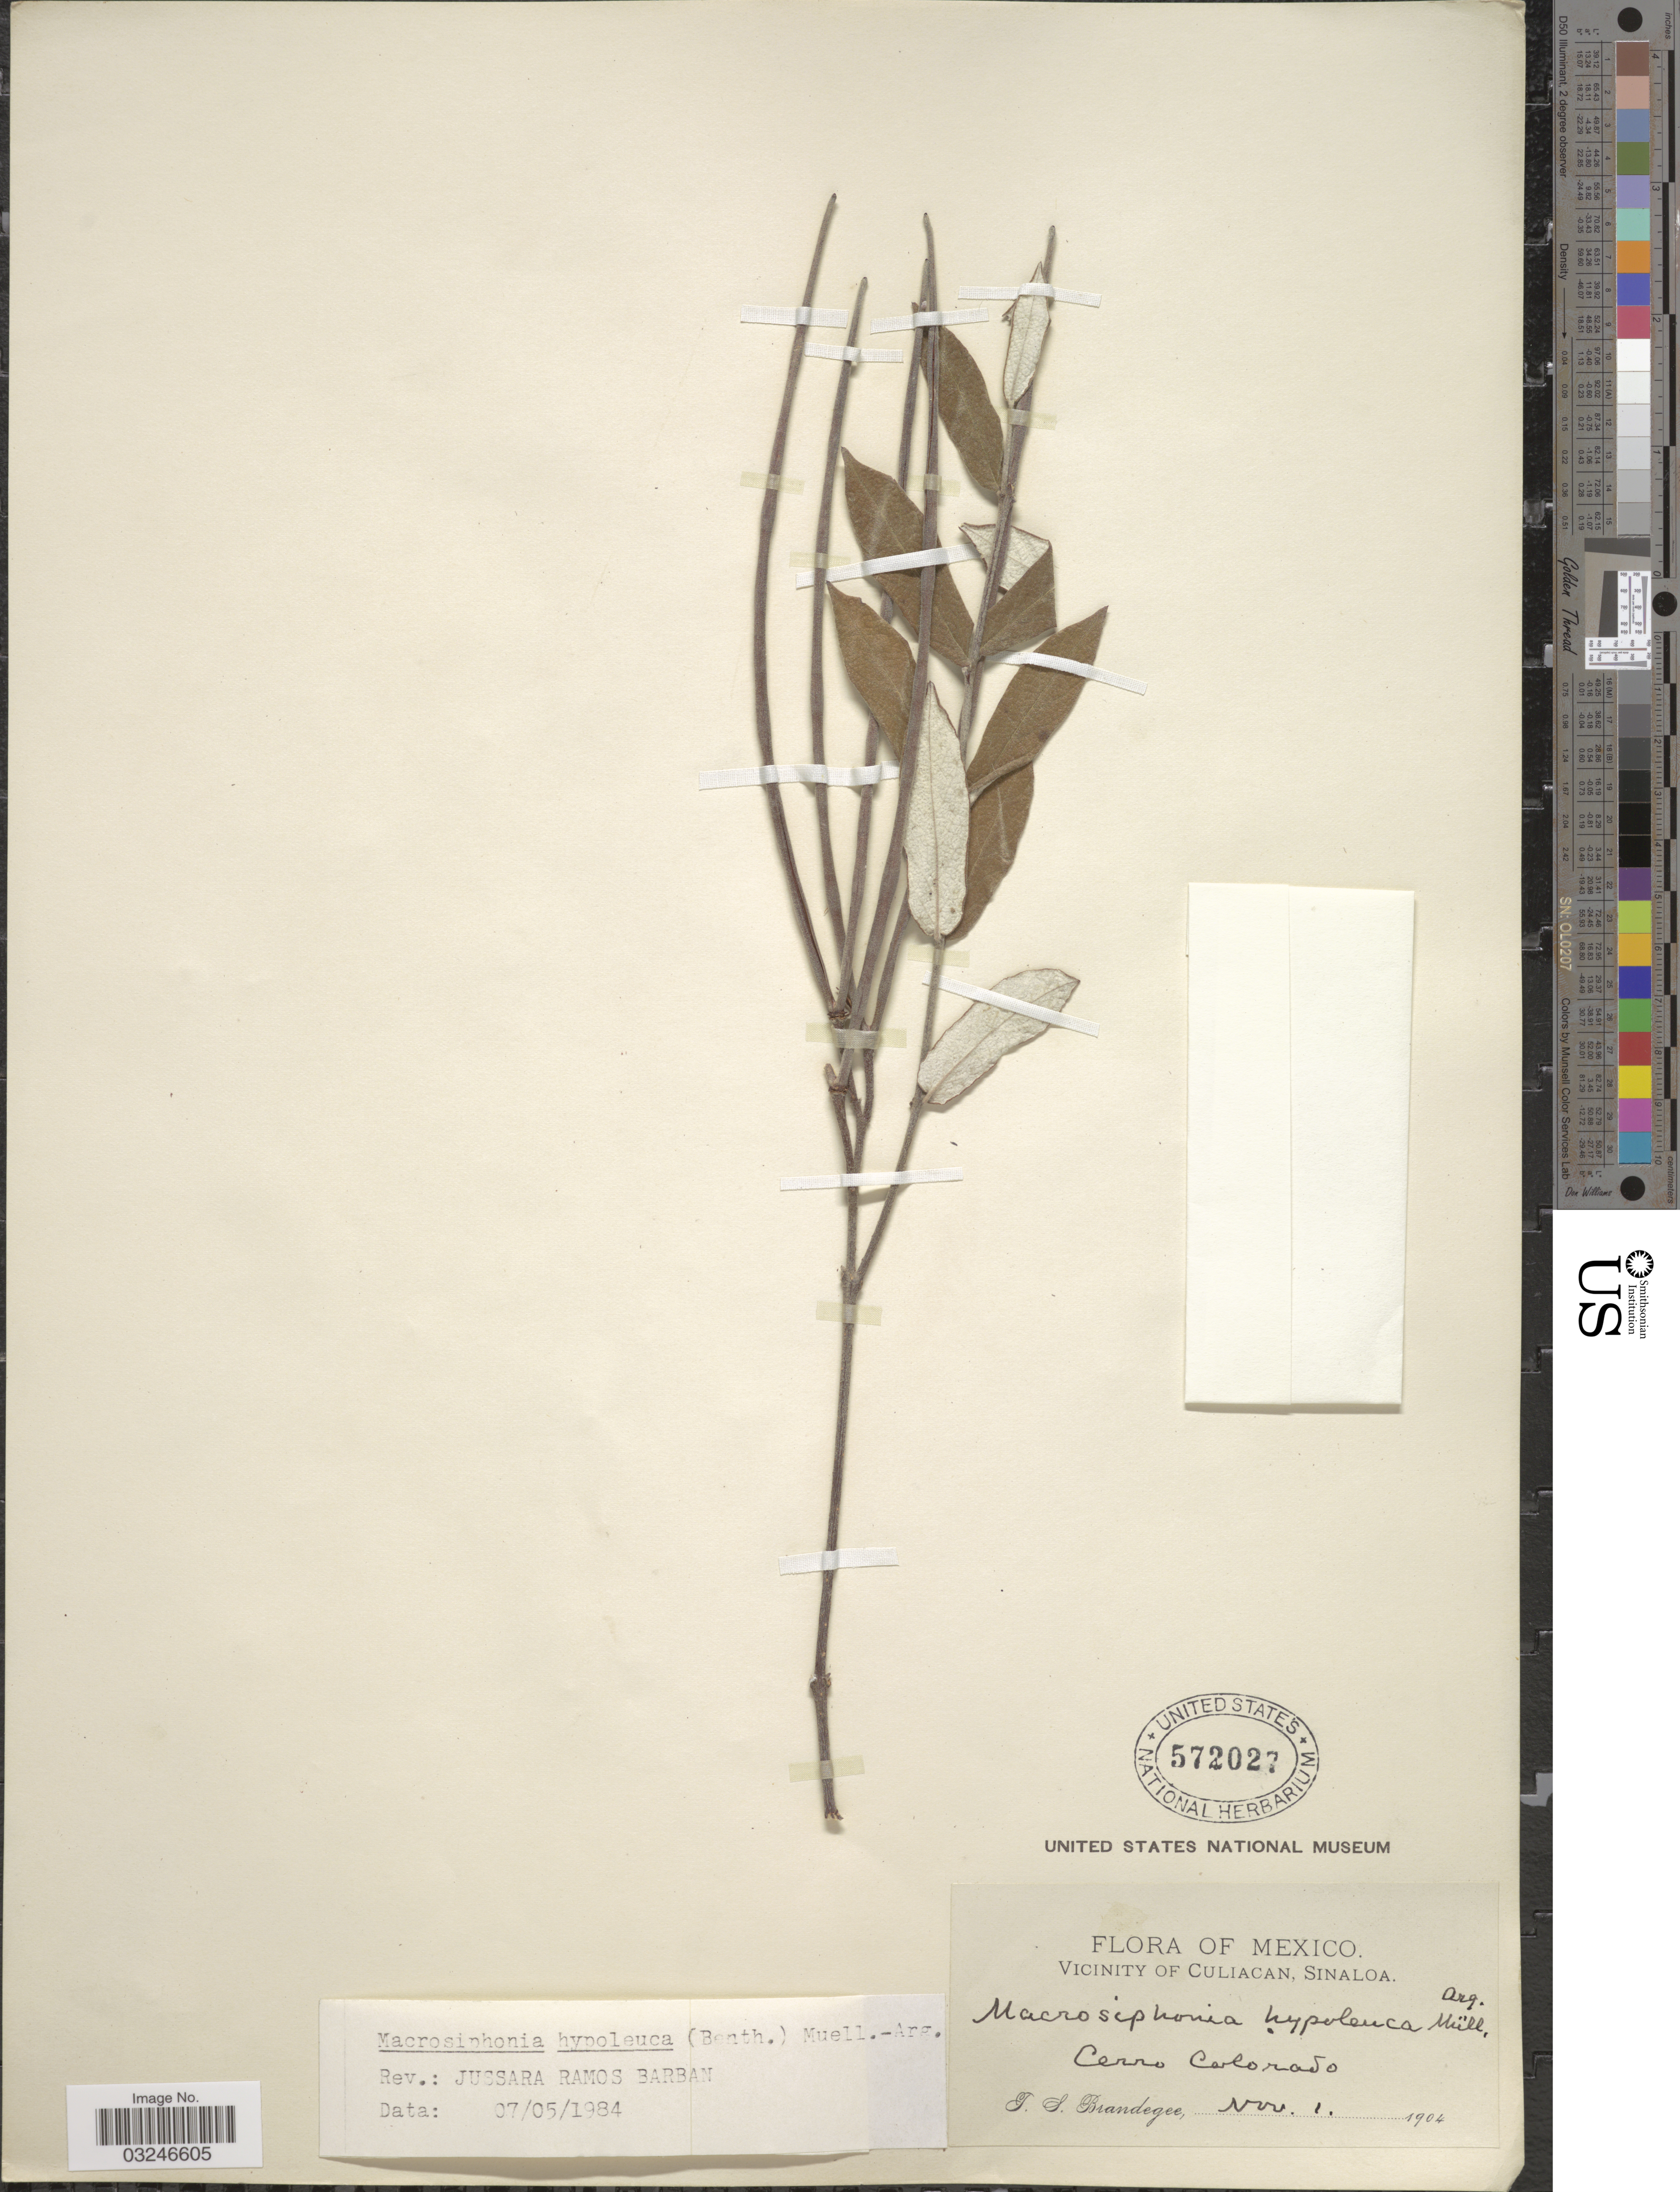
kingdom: Plantae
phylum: Tracheophyta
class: Magnoliopsida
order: Gentianales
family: Apocynaceae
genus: Macrosiphonia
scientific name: Macrosiphonia hypoleuca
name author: (Benth.) Müll. Arg.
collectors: T. S. Brandegee (herbarium)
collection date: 1904-11-01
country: Mexico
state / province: Sinaloa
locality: Vicinity of Culiacan. Cerro Colorado.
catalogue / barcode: US 572027